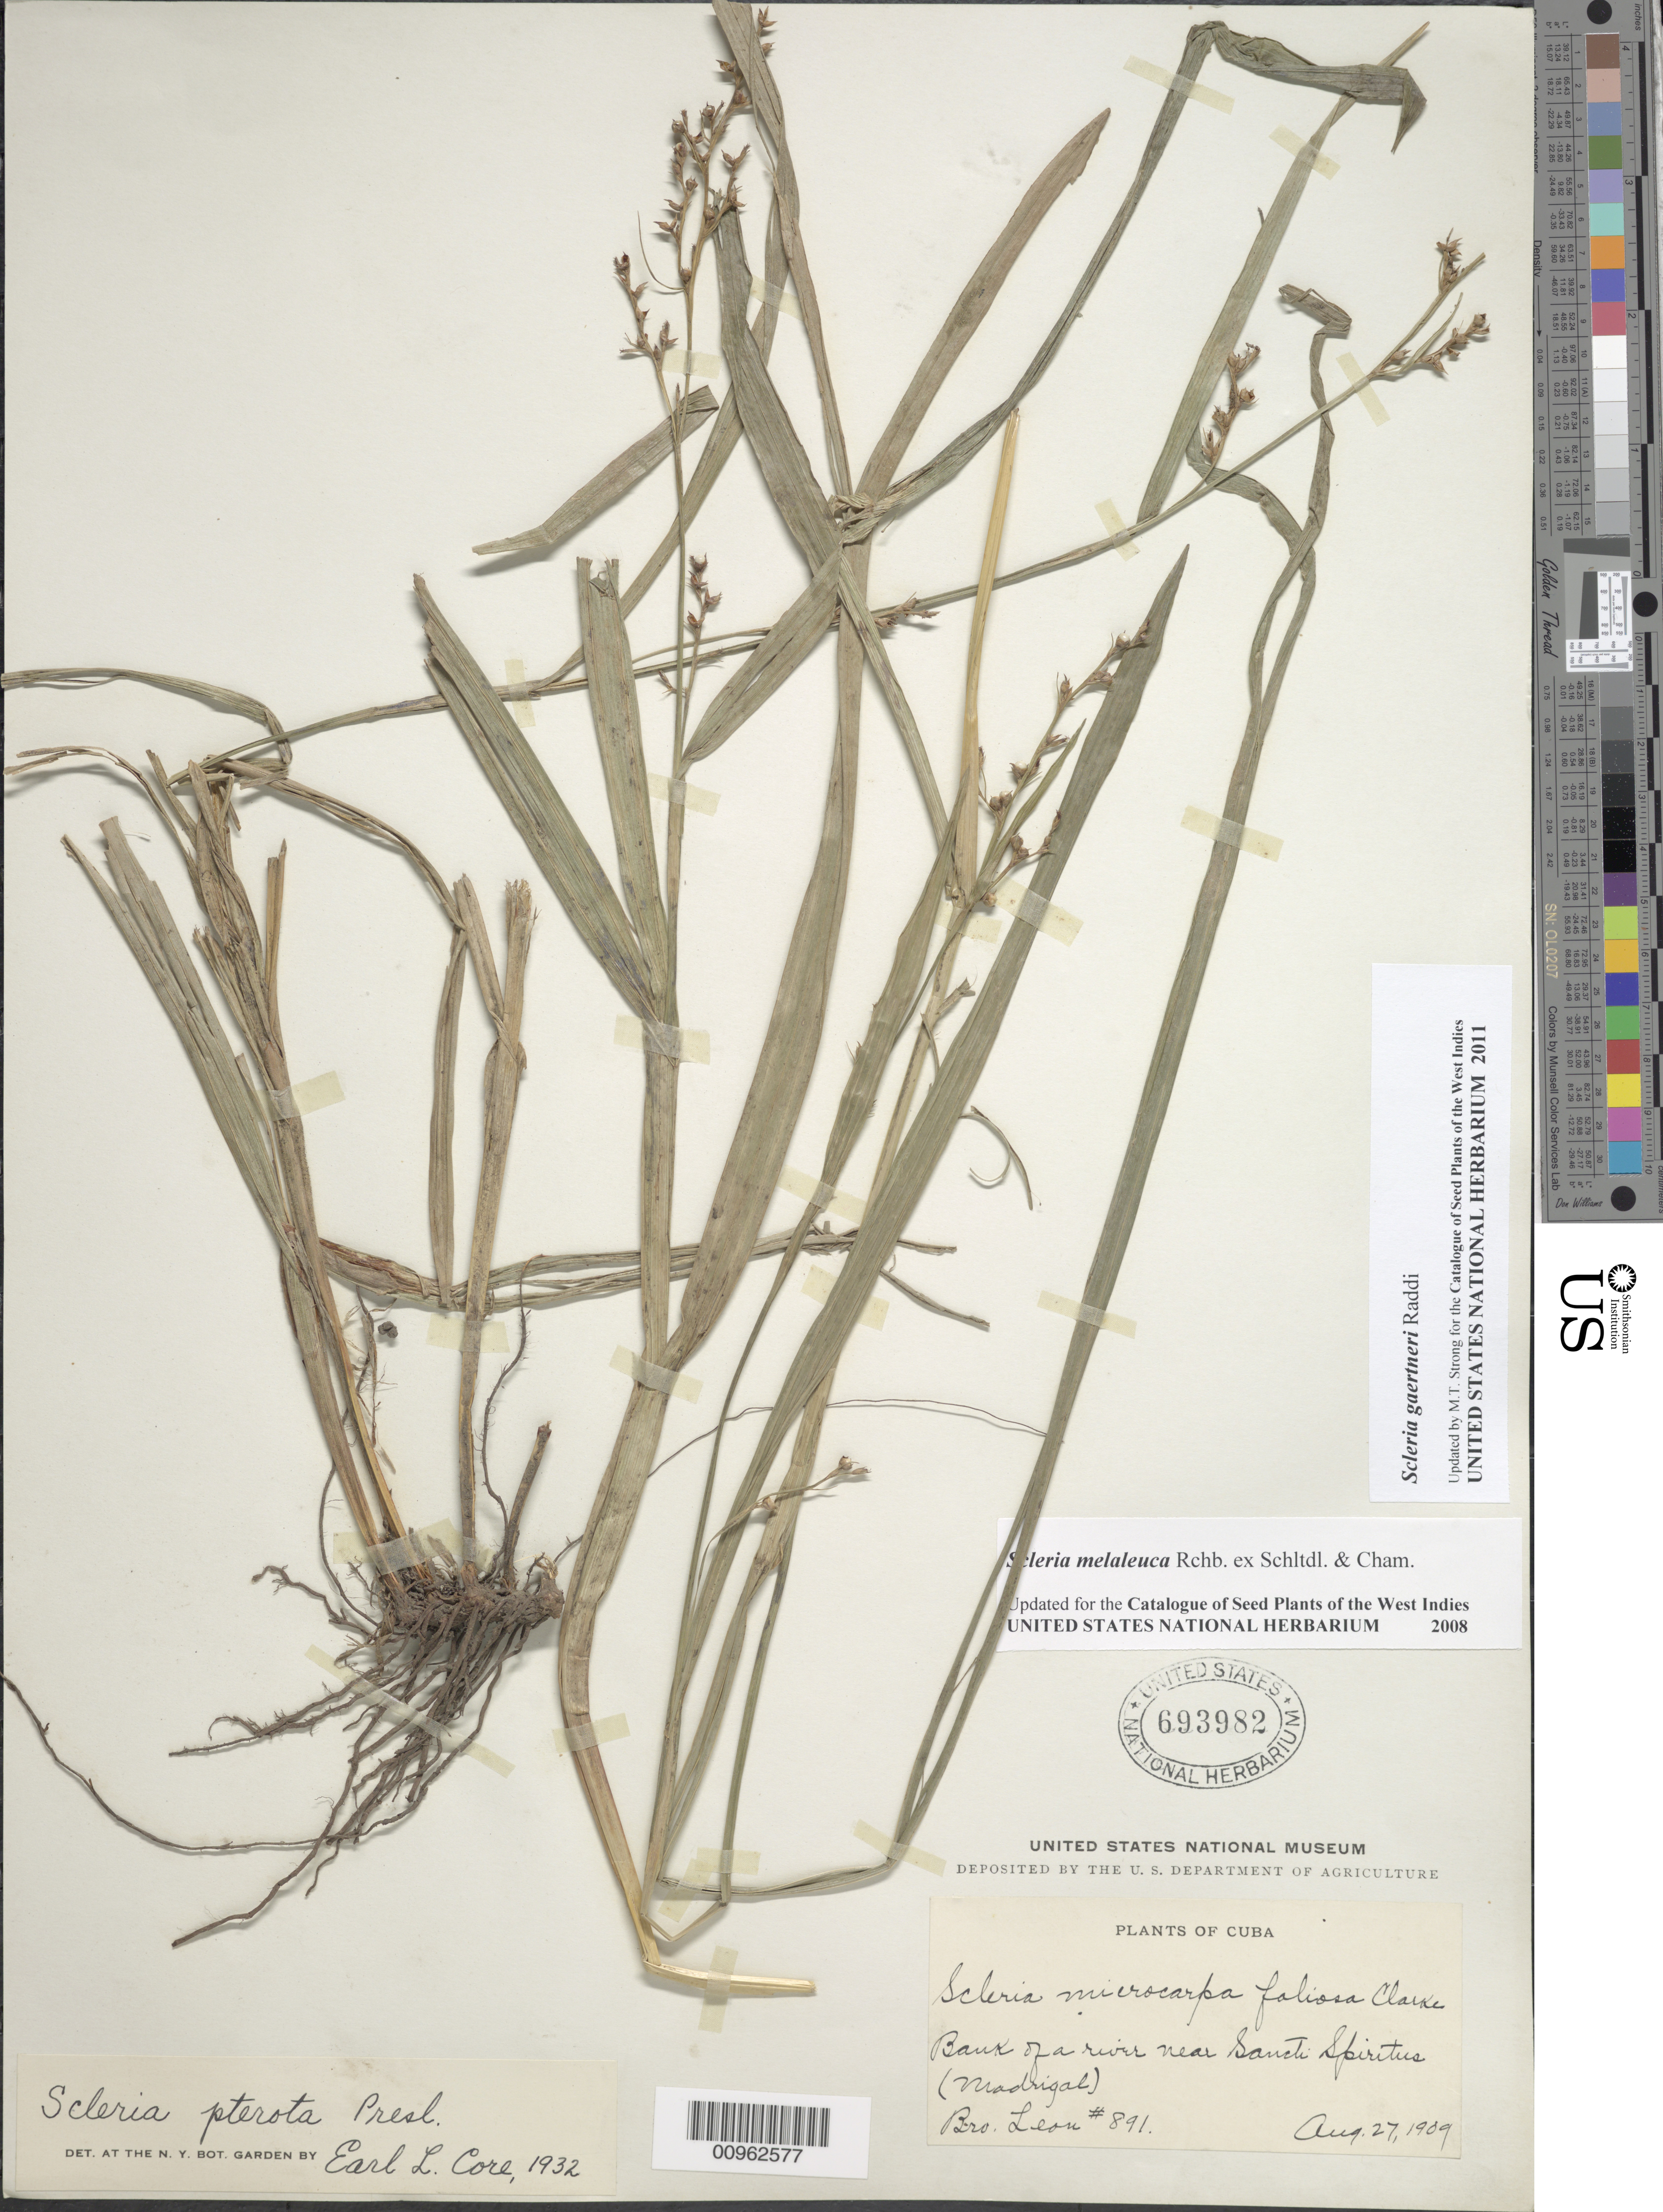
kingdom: Plantae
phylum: Tracheophyta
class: Liliopsida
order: Poales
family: Cyperaceae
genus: Scleria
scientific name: Scleria gaertneri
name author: Raddi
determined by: Strong, M. T., (US), Smithsonian Institution - National Museum of Natural History (UNITED STATES)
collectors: Bro. León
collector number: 891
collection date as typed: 27 Aug 1909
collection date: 1909-08-27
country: Cuba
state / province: Sancti Spiritus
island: Cuba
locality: Madrigal near Sancti Spiritus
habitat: Bank of a river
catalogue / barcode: US 693982